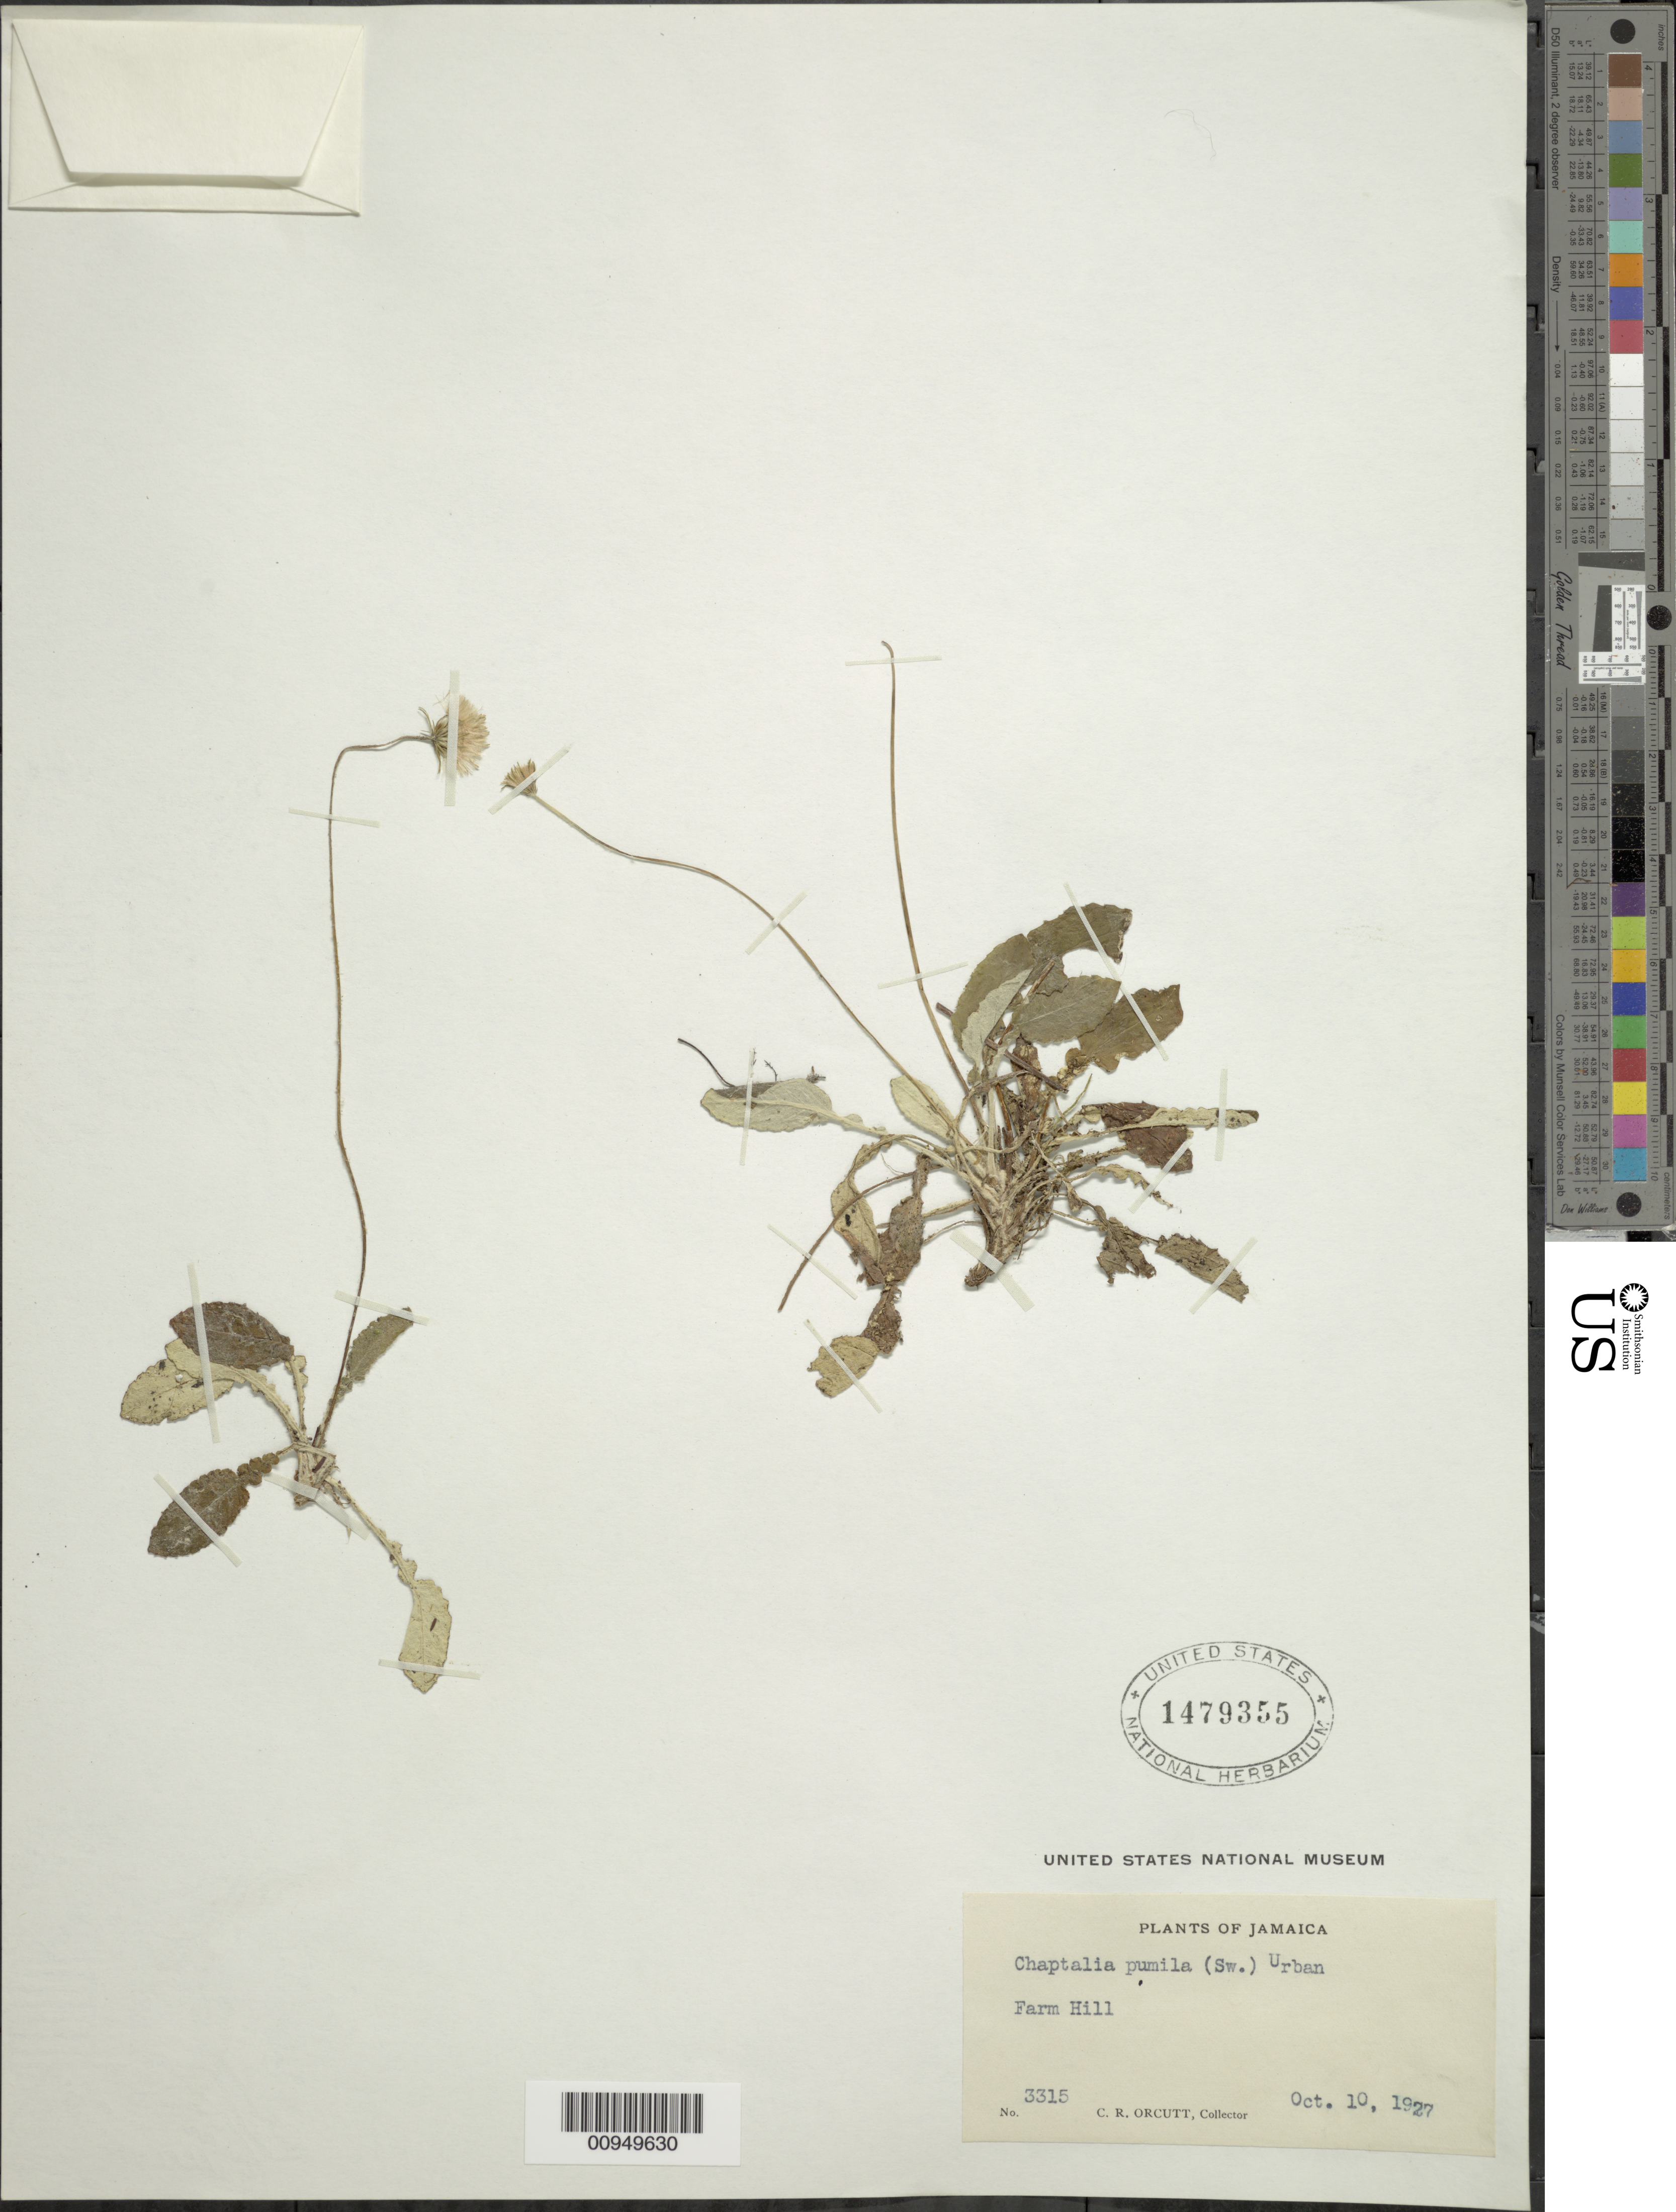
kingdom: Plantae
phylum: Tracheophyta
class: Magnoliopsida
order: Asterales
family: Asteraceae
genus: Chaptalia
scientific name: Chaptalia pumila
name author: (Sw.) Urb.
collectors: C. R. Orcutt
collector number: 3315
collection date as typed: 10 Oct 1927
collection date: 1927-10-10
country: Jamaica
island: Jamaica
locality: Farm Hill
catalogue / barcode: US 1479355